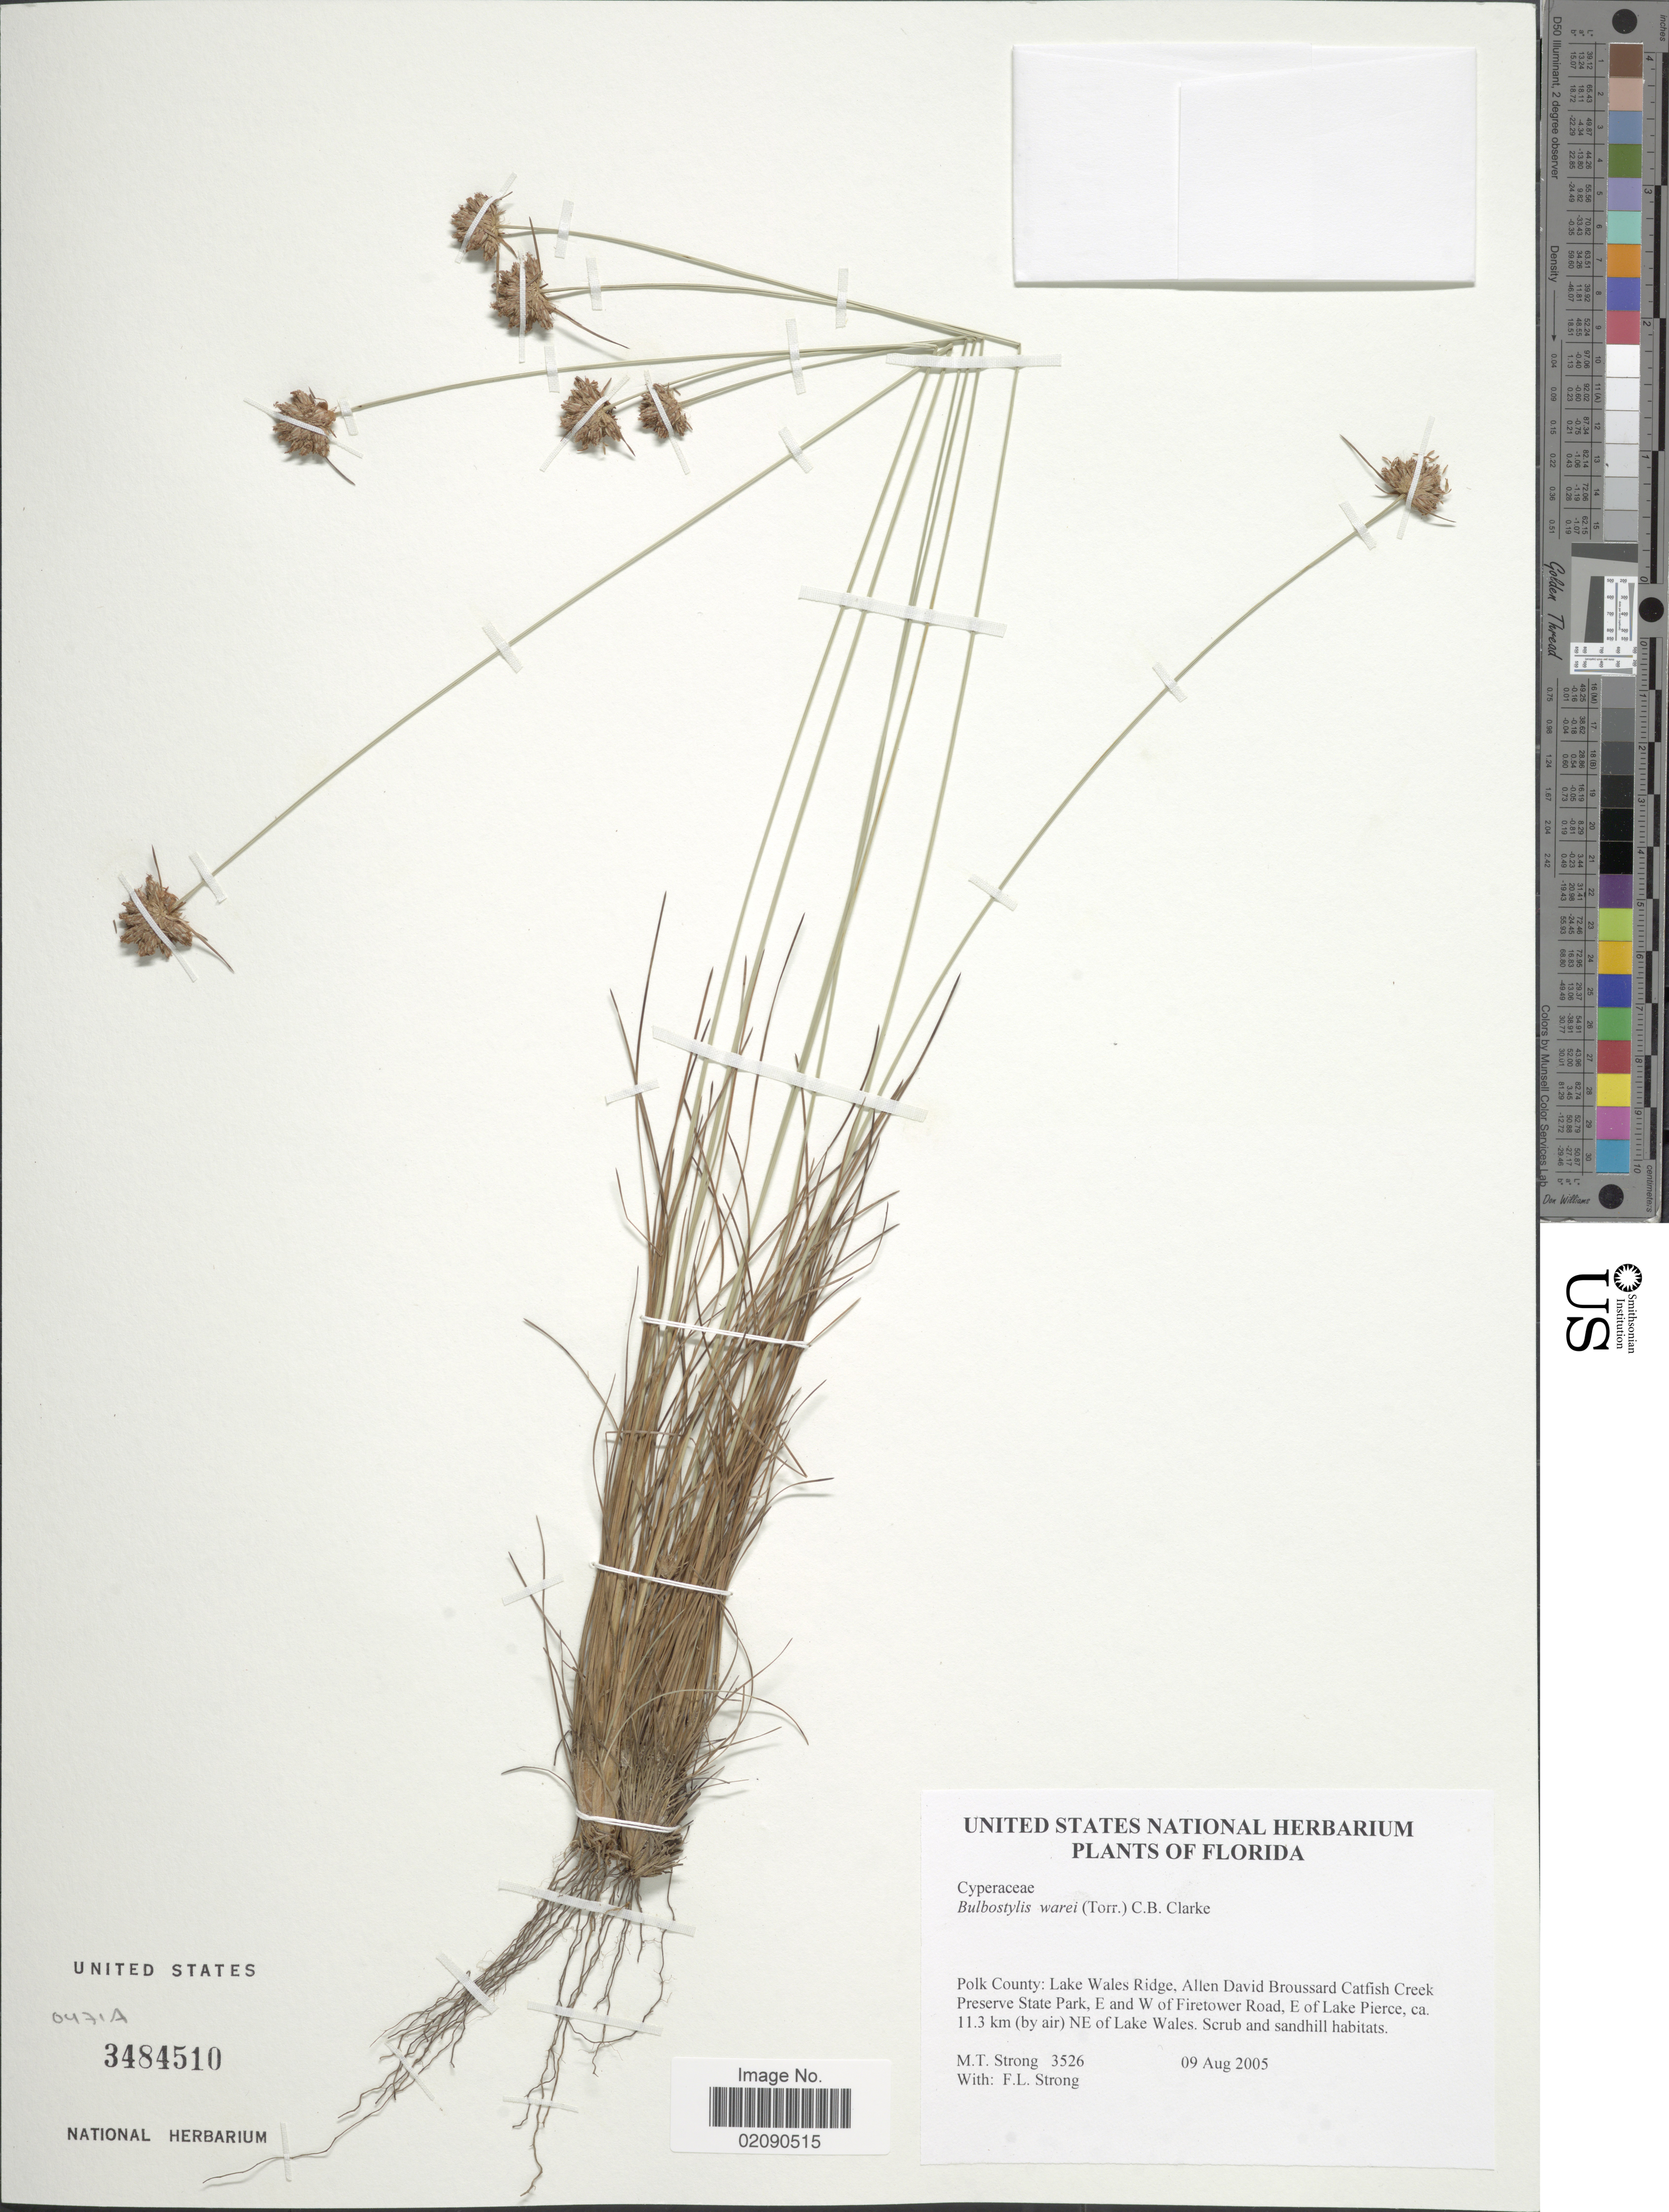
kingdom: Plantae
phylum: Tracheophyta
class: Liliopsida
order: Poales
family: Cyperaceae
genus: Bulbostylis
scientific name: Bulbostylis warei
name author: (Torr.) C.B. Clarke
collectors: M. T. Strong & F. L. Strong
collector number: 3526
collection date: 2005-08-09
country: United States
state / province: Florida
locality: Polk County: lake Wales Ridge, Allen David Broussard Catfish Creek Preserve State Park, E and W of Firetown Road, E of Lake Pierce, ca 11.3 km (by air) NE of Lake Wales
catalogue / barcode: US 3484510